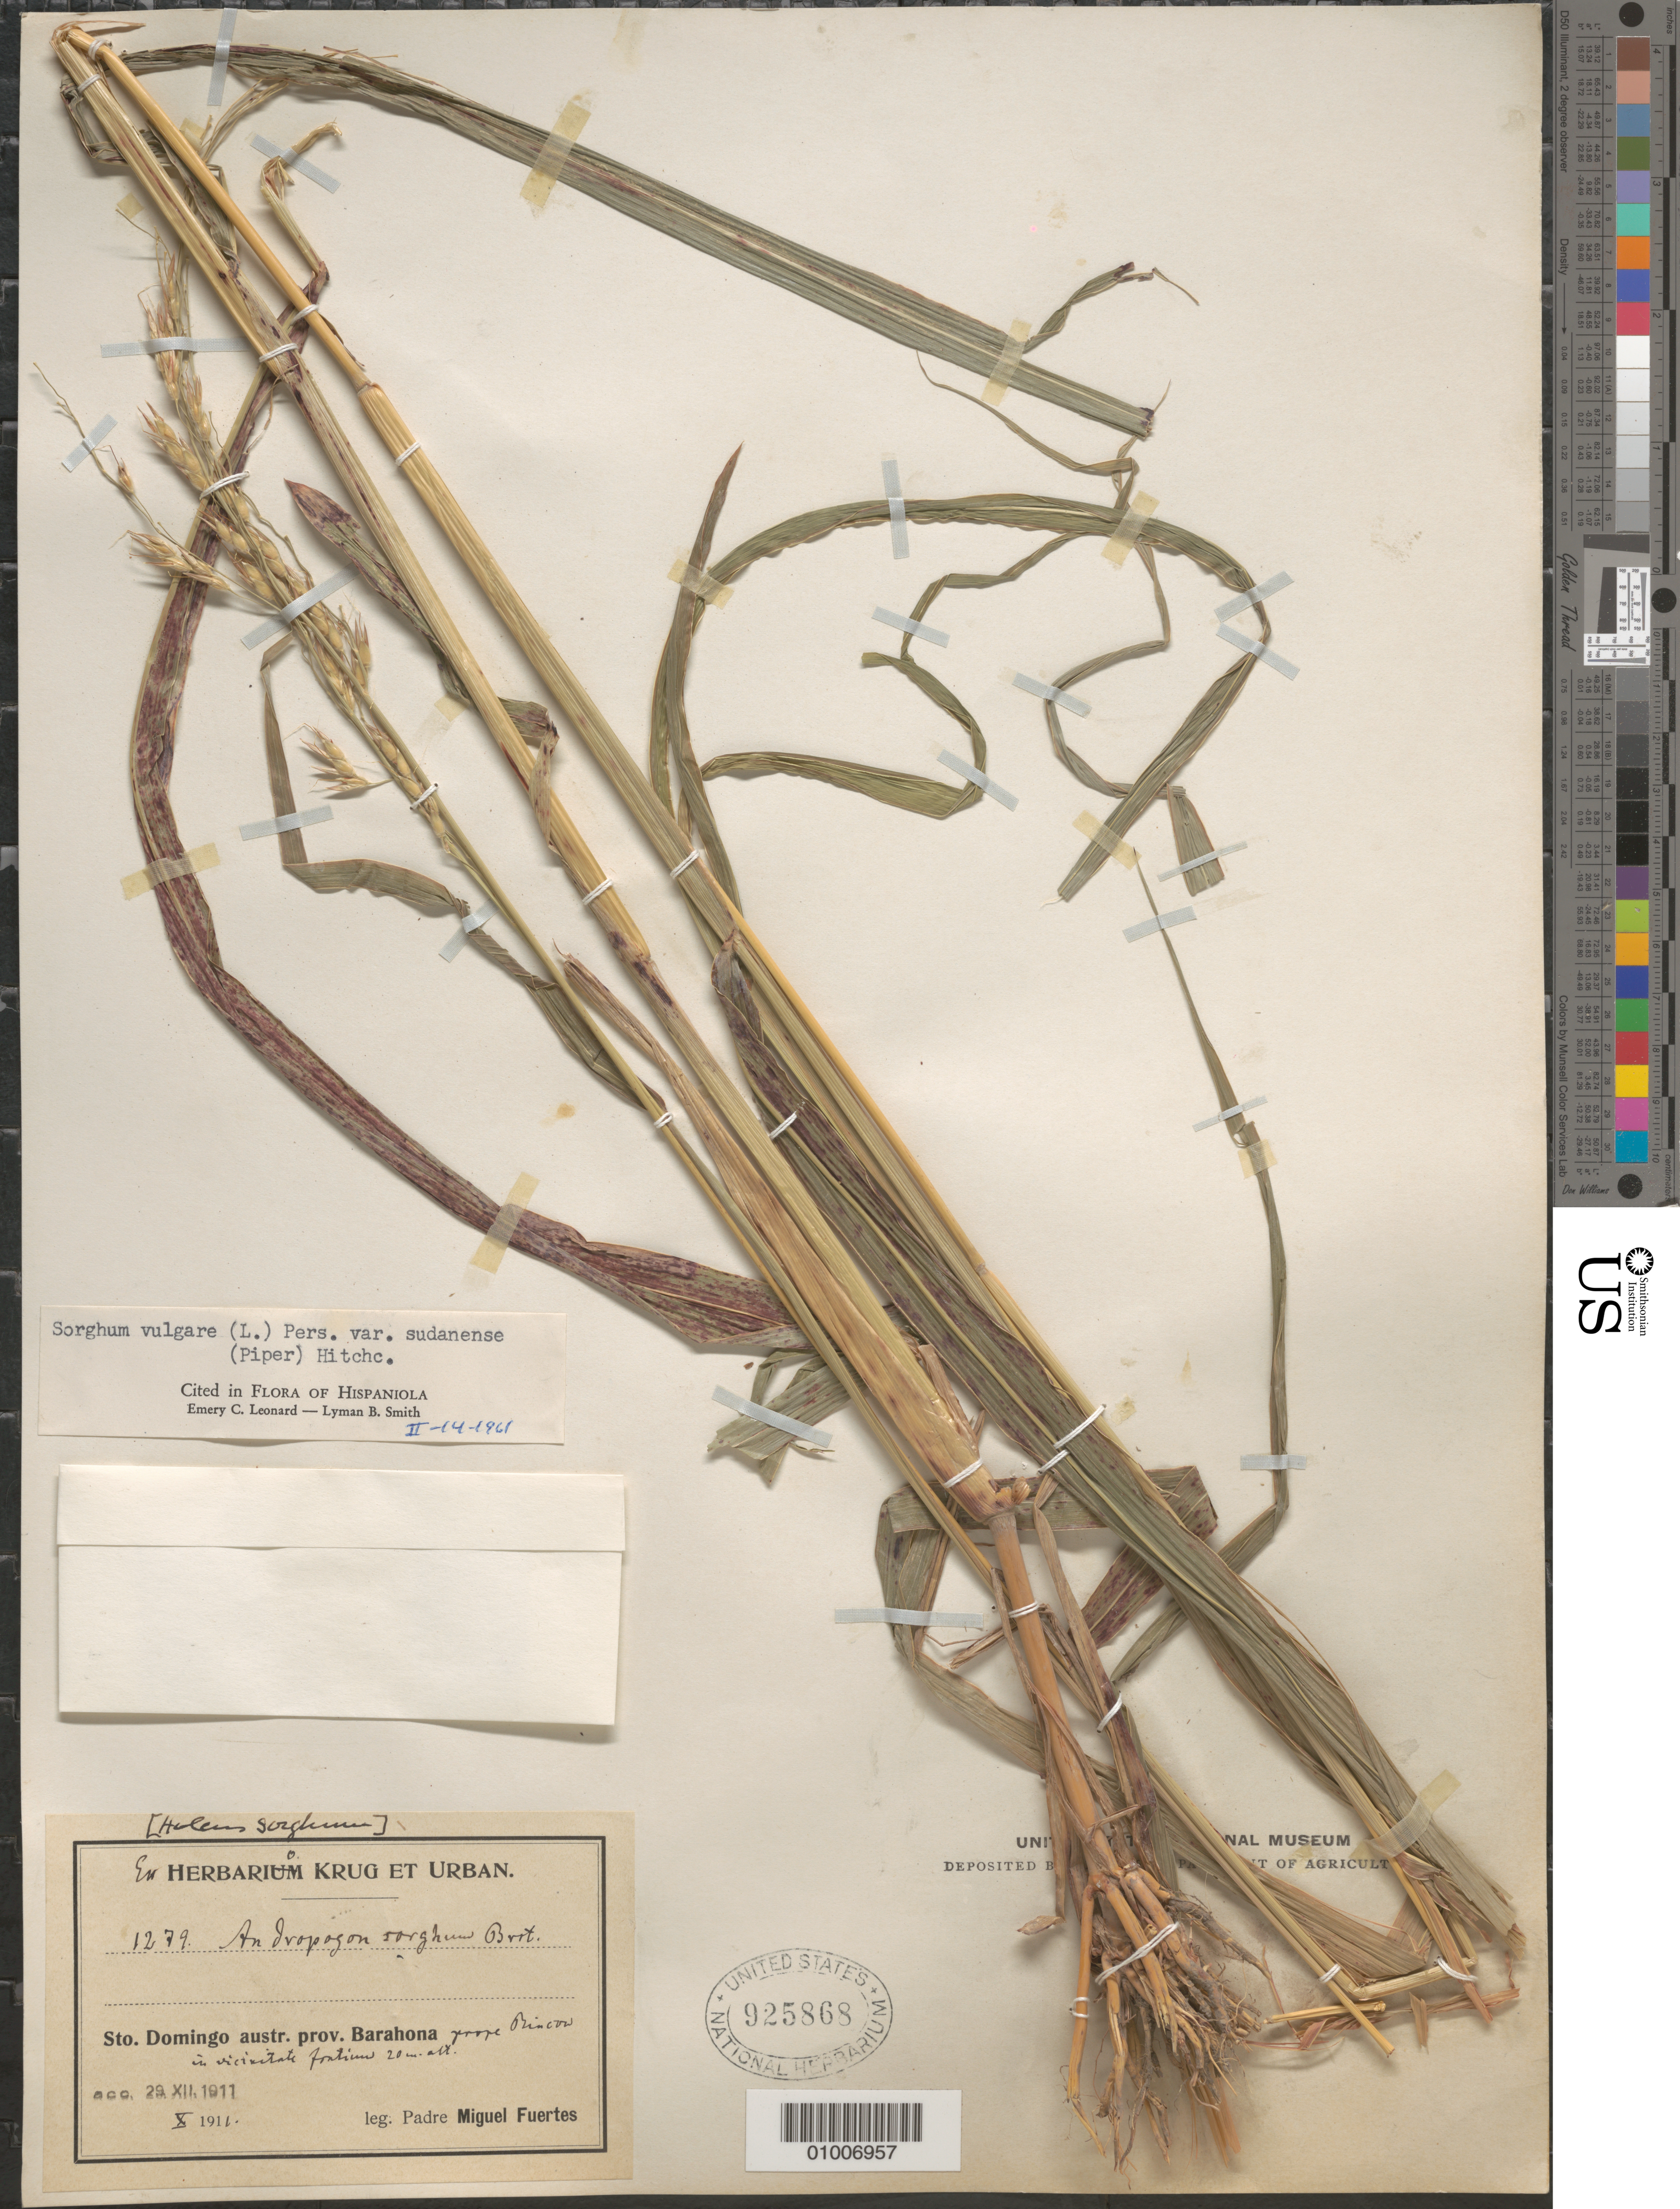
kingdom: Plantae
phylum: Tracheophyta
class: Liliopsida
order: Poales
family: Poaceae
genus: Sorghum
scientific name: Sorghum bicolor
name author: (L.) Moench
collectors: M. D. Fuertes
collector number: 1279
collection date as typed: Oct 1911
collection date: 1911-10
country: Dominican Republic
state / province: Barahona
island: Hispaniola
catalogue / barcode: US 925868